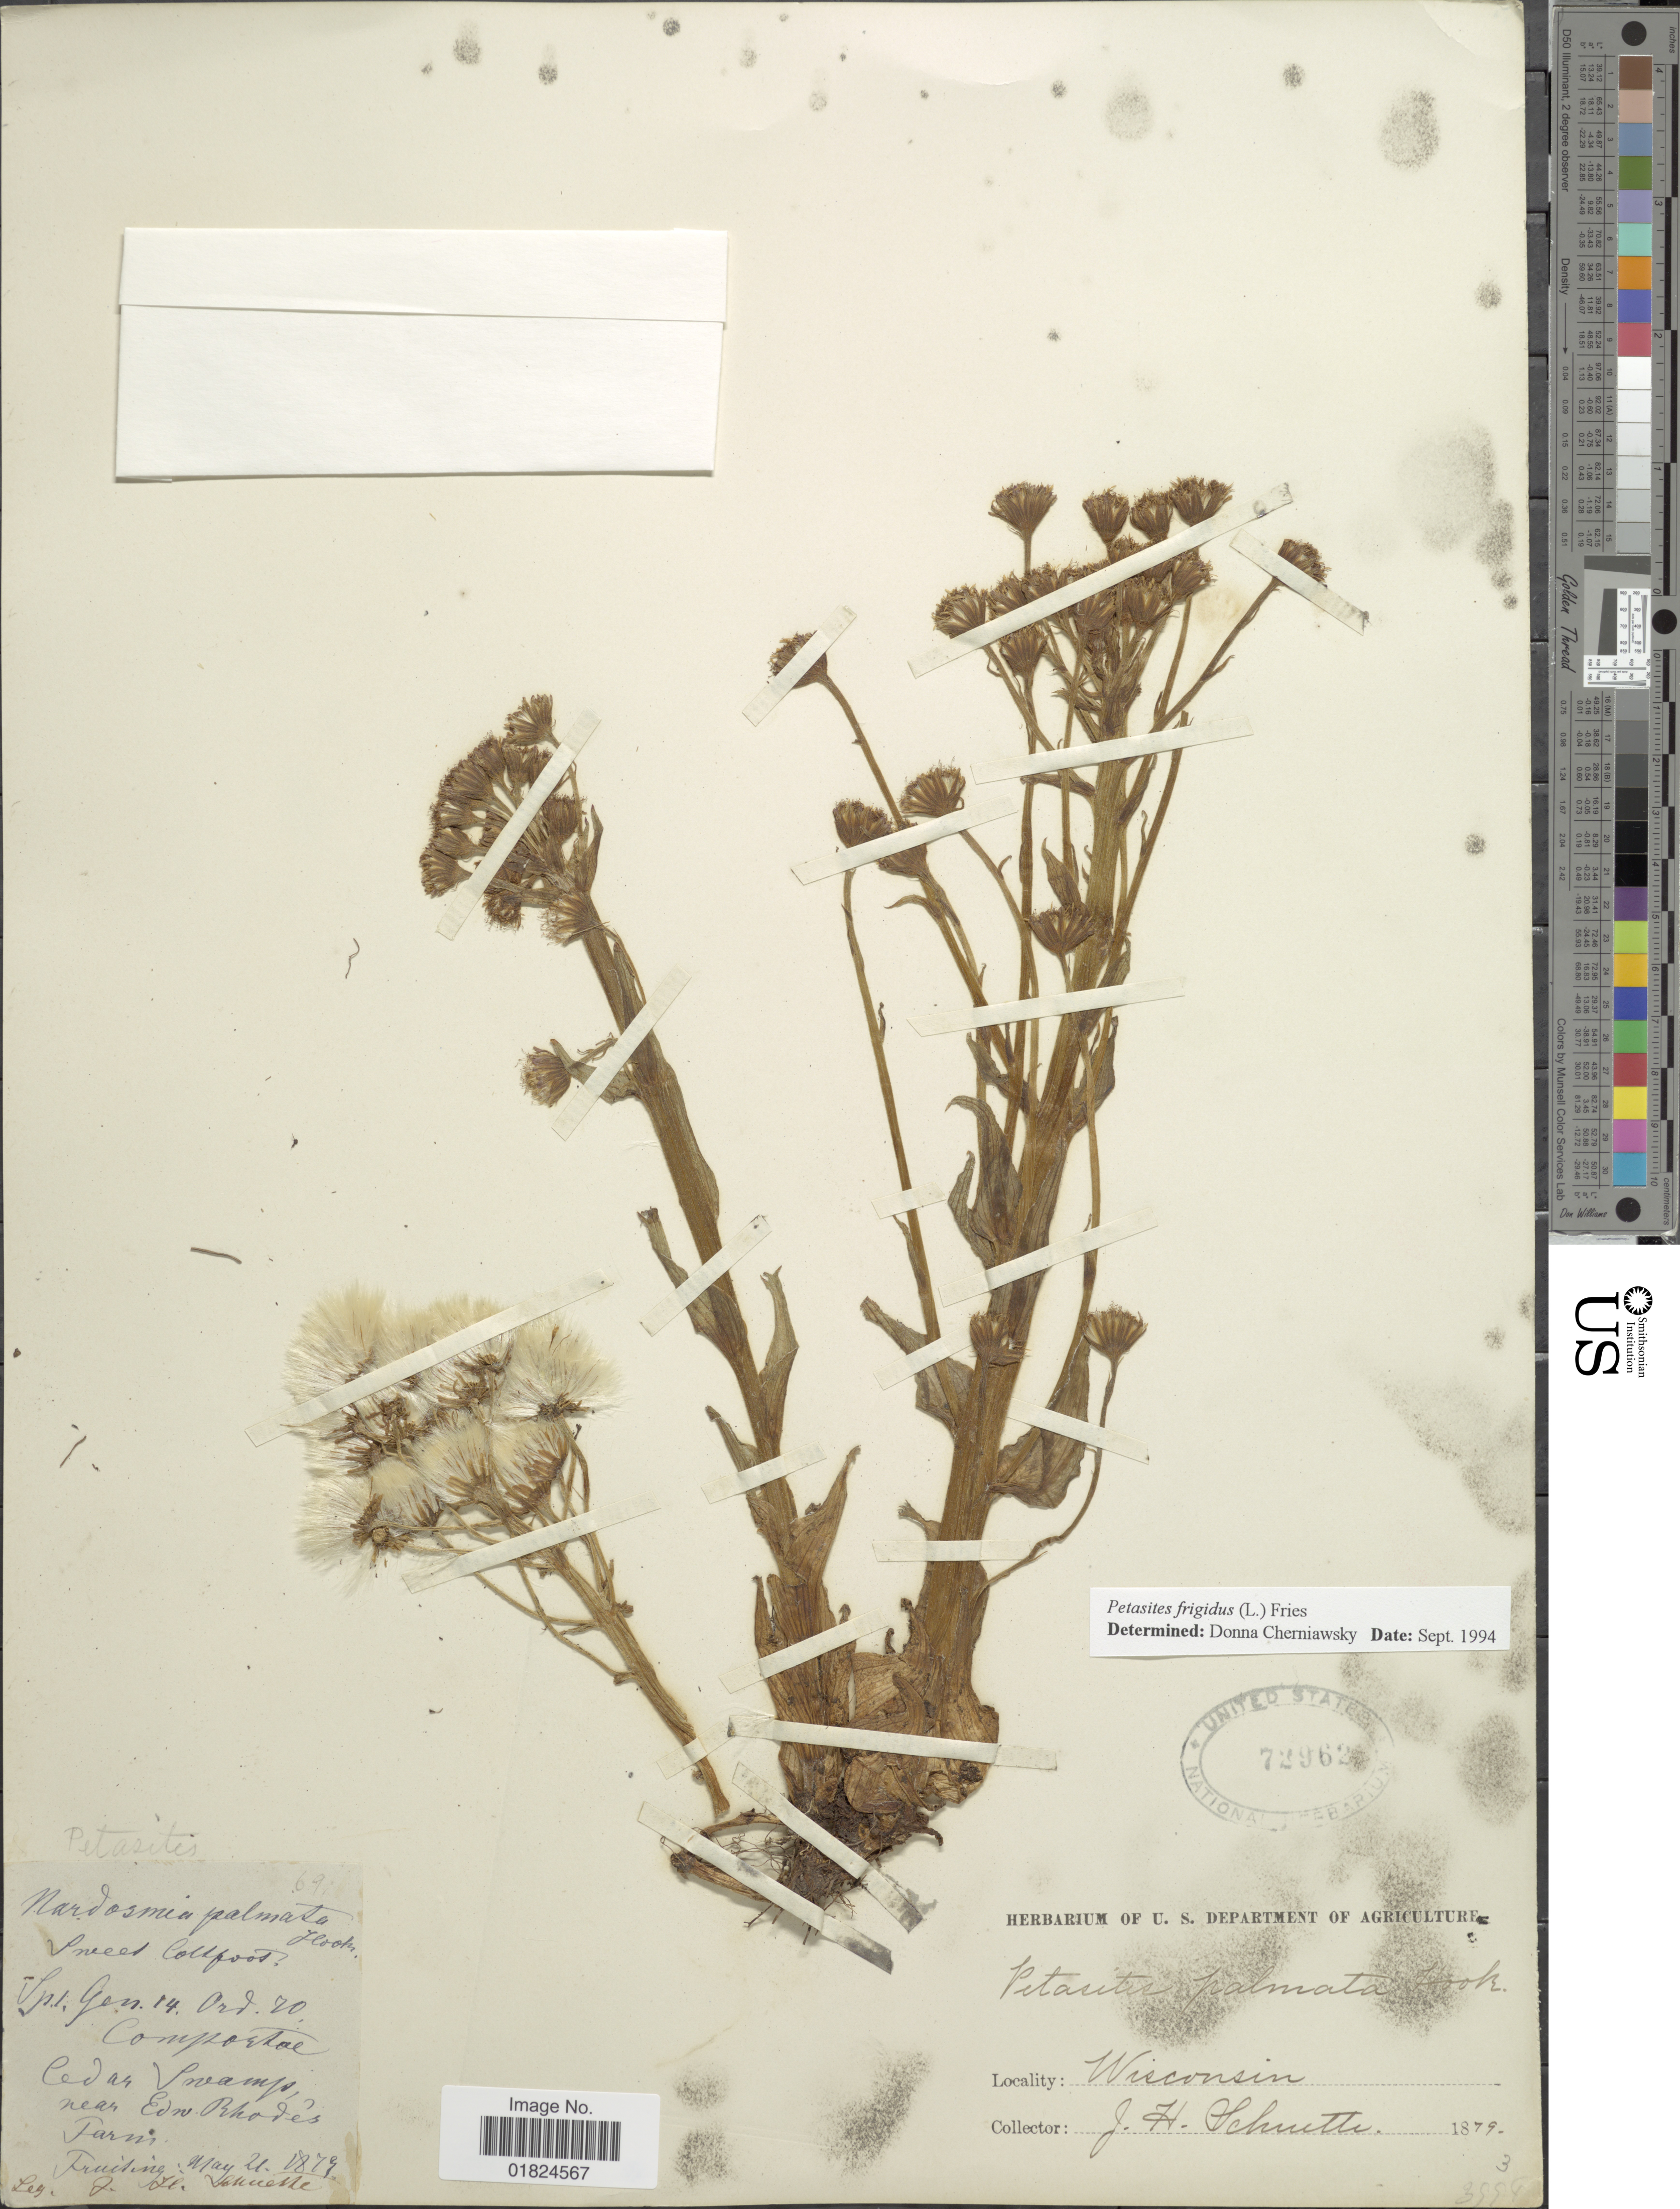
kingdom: Plantae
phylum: Tracheophyta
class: Magnoliopsida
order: Asterales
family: Asteraceae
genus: Petasites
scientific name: Petasites frigidus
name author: (L.) Fr.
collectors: J. Schuette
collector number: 691*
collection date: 1879-05-21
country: United States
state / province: Wisconsin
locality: Cedar swamp near Edw. Rhodes Farm.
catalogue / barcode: US 72962